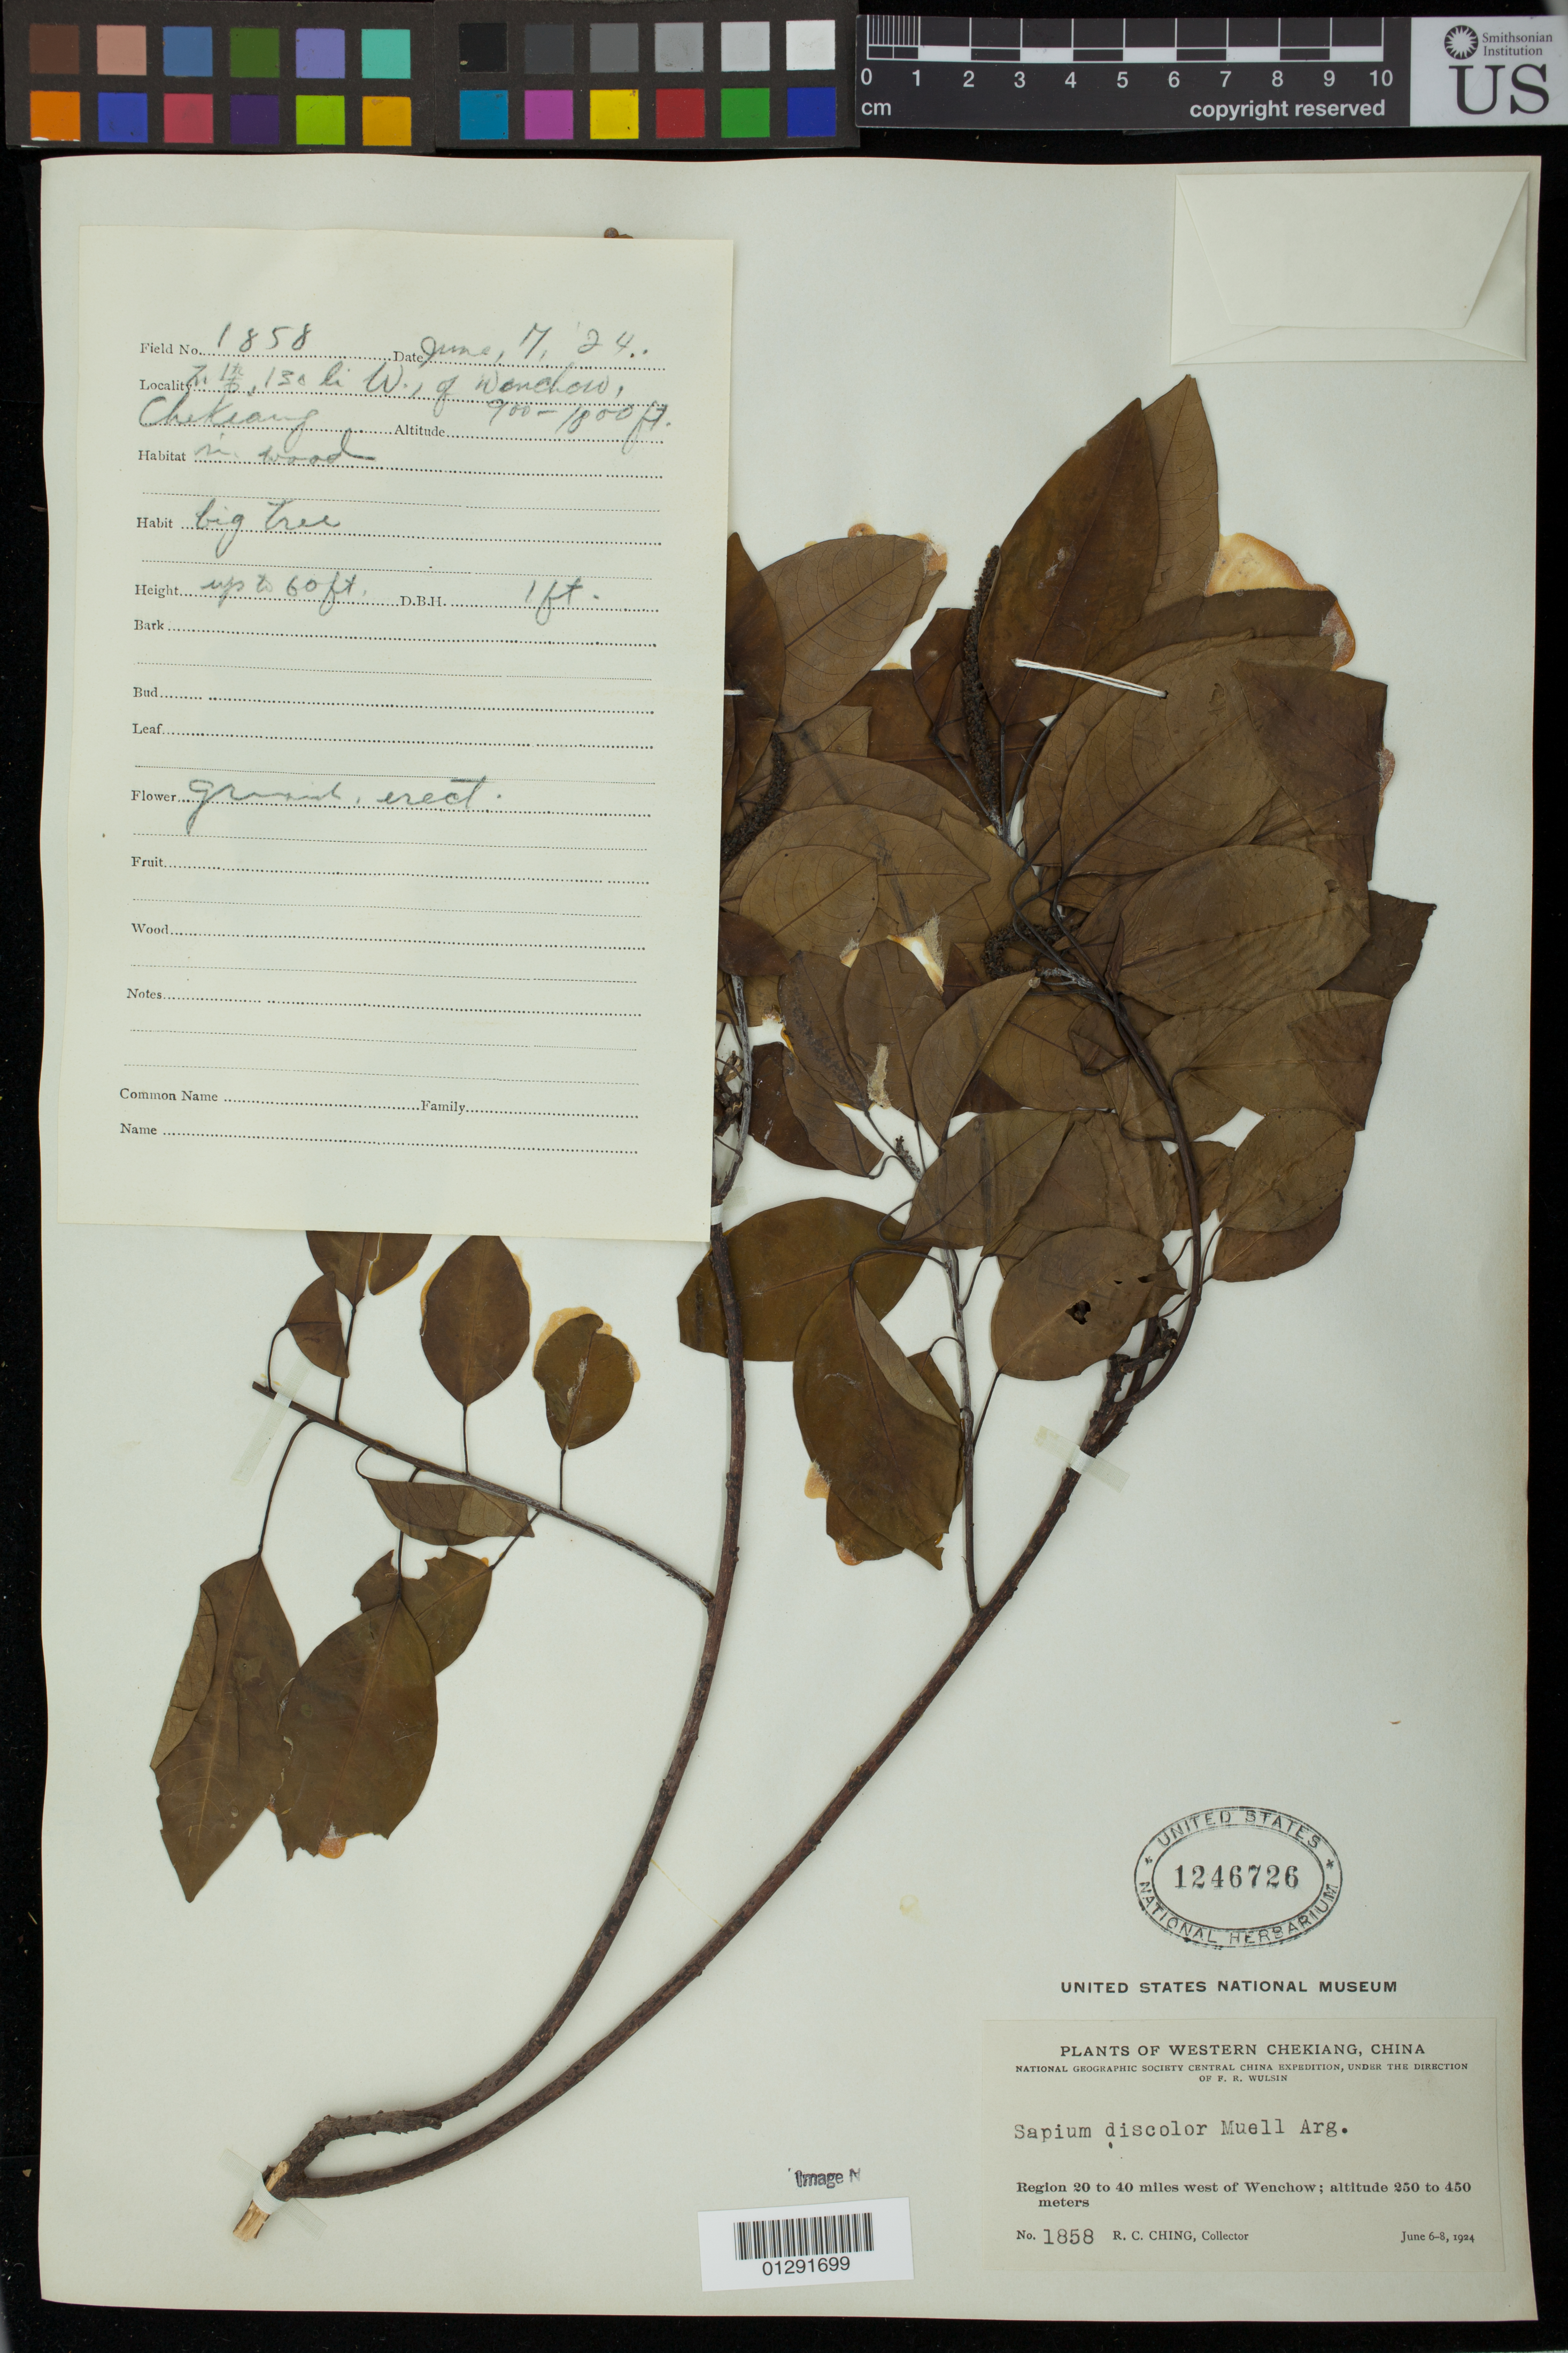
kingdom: Plantae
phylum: Tracheophyta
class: Magnoliopsida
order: Malpighiales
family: Euphorbiaceae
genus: Sapium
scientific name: Sapium discolor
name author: M. Arg.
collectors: R. C. Ching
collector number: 1858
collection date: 1924-07-06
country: China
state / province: Zhejiang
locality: Region 20 to 40 miles west of Wenchow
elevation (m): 250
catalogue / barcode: US 1246726